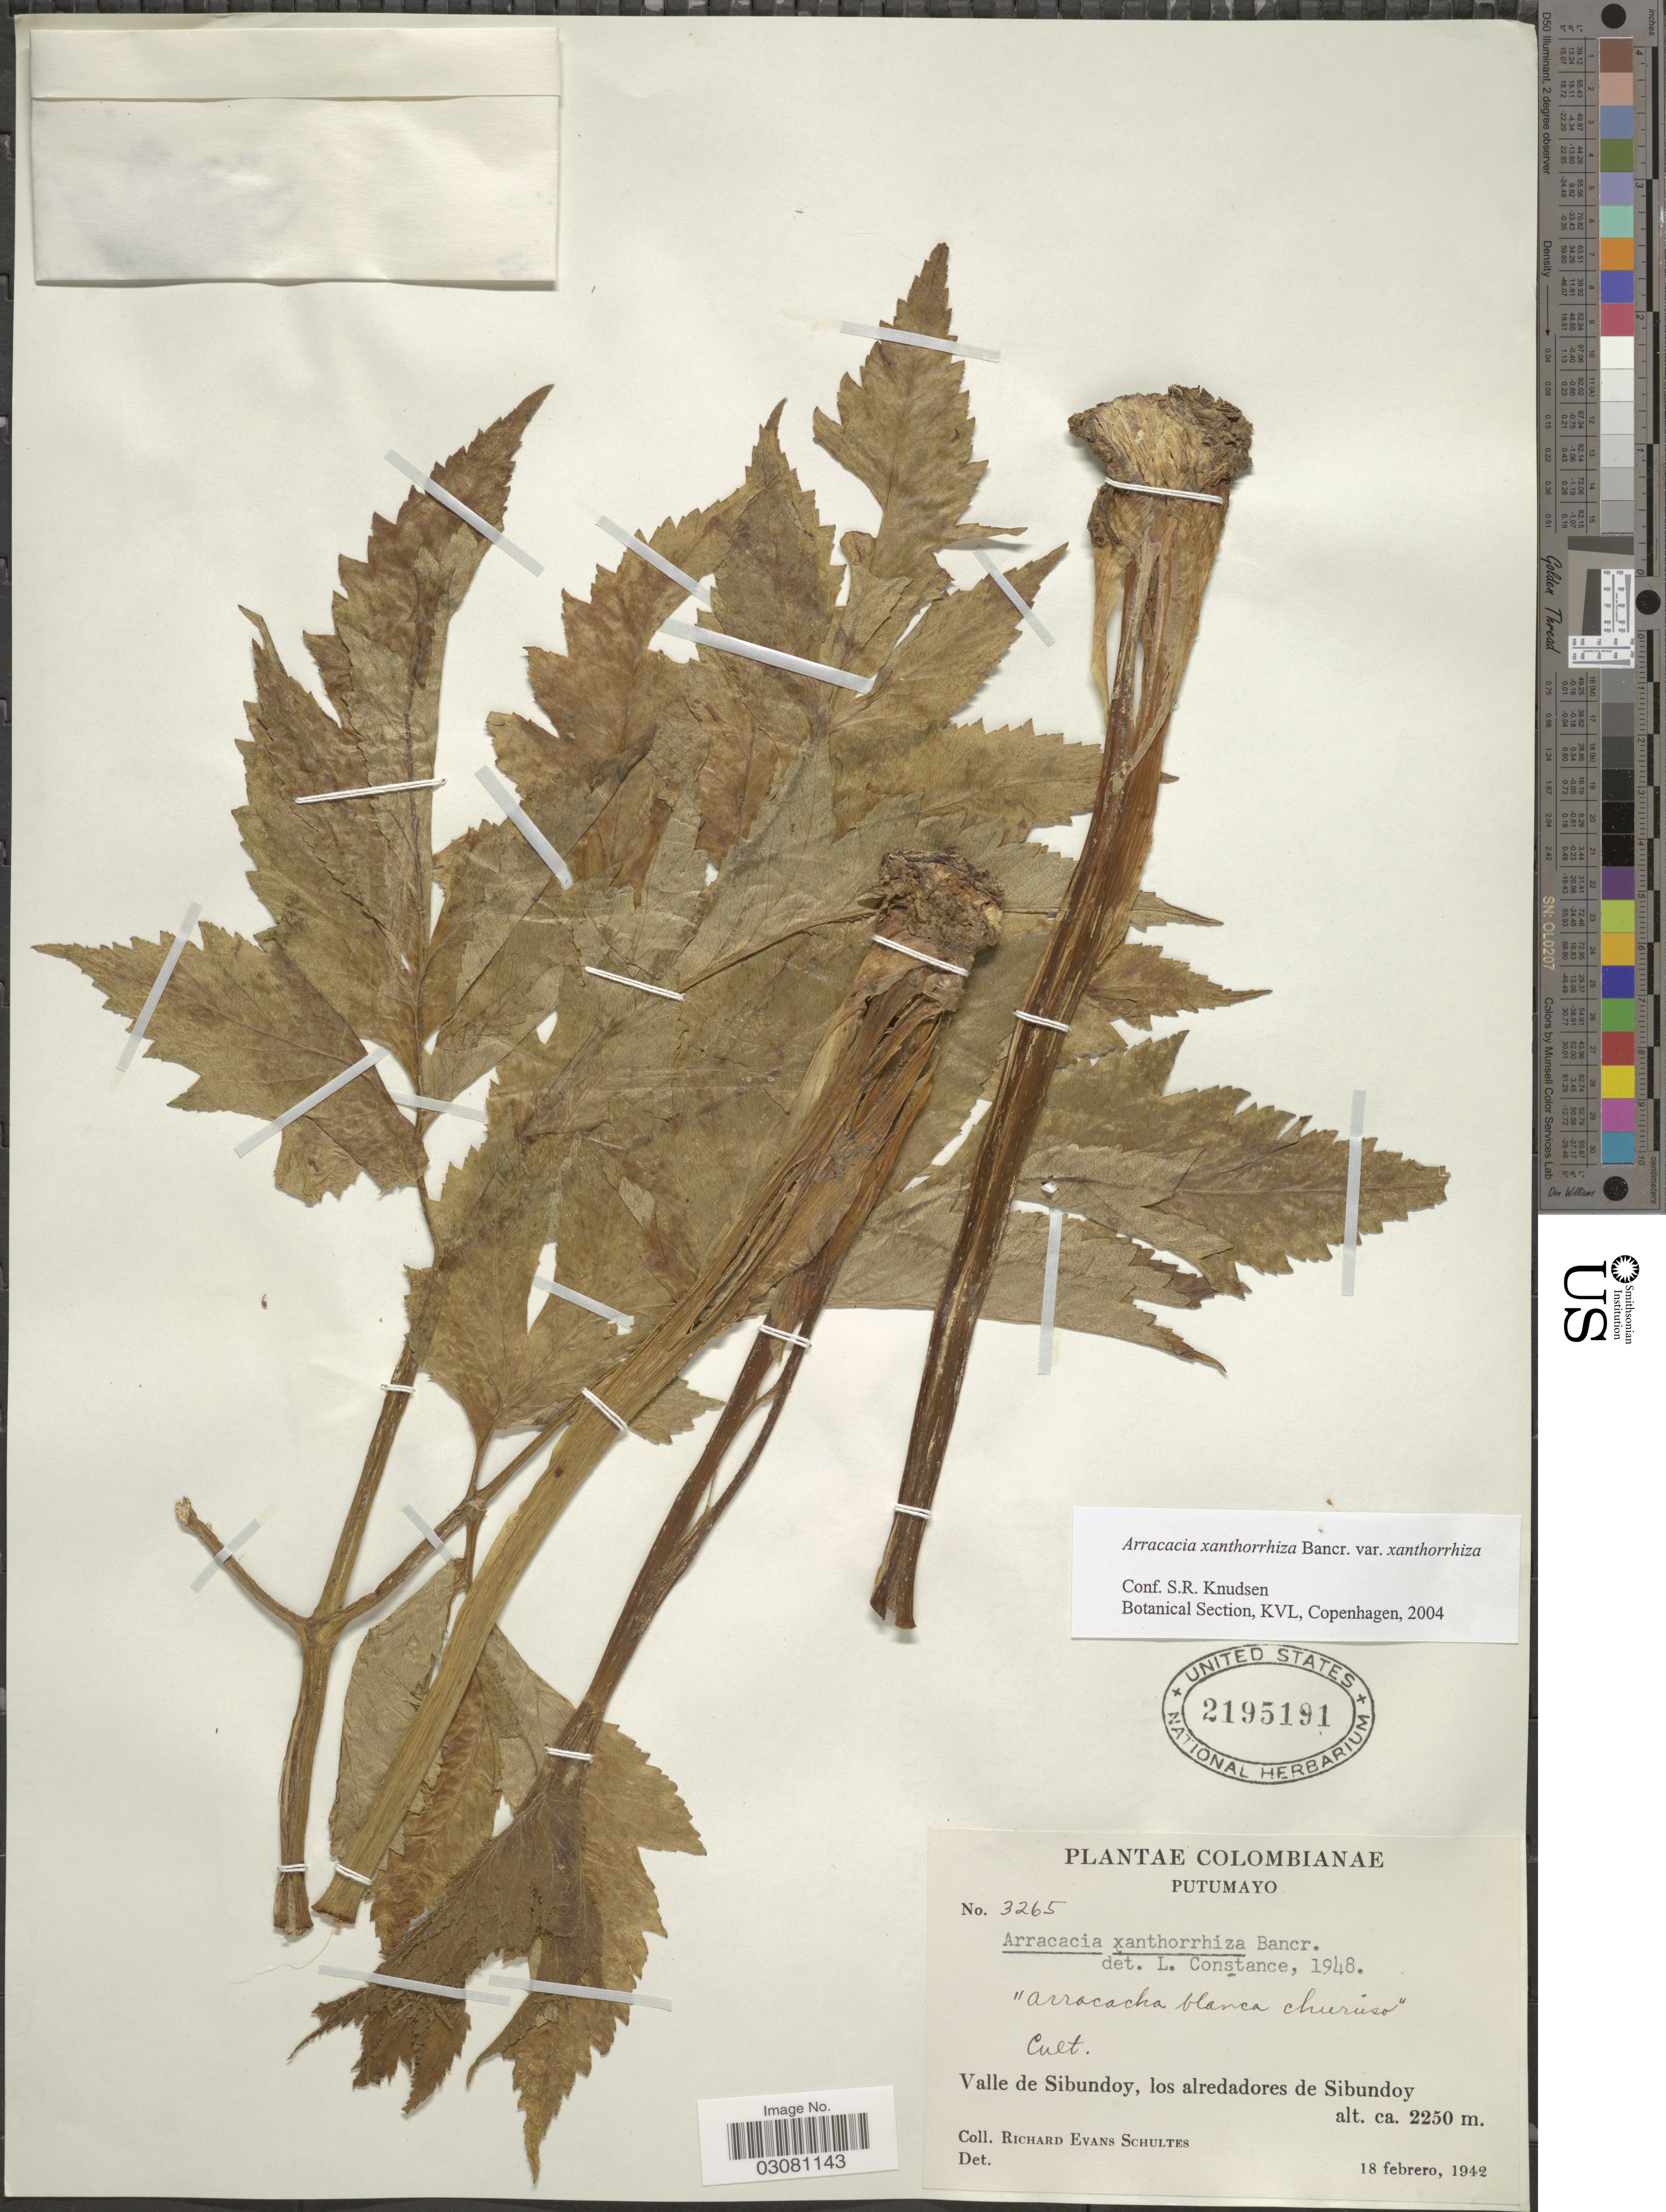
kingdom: Plantae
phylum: Tracheophyta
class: Magnoliopsida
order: Apiales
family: Apiaceae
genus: Arracacia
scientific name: Arracacia xanthorrhiza var. xanthorrhiza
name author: Bancr.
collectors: R. E. Schultes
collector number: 3265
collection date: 1942-02-18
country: Colombia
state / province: Putumayo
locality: Valle de Sibundoy, los alredadores de Sibundoy.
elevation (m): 2250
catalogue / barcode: US 2195191